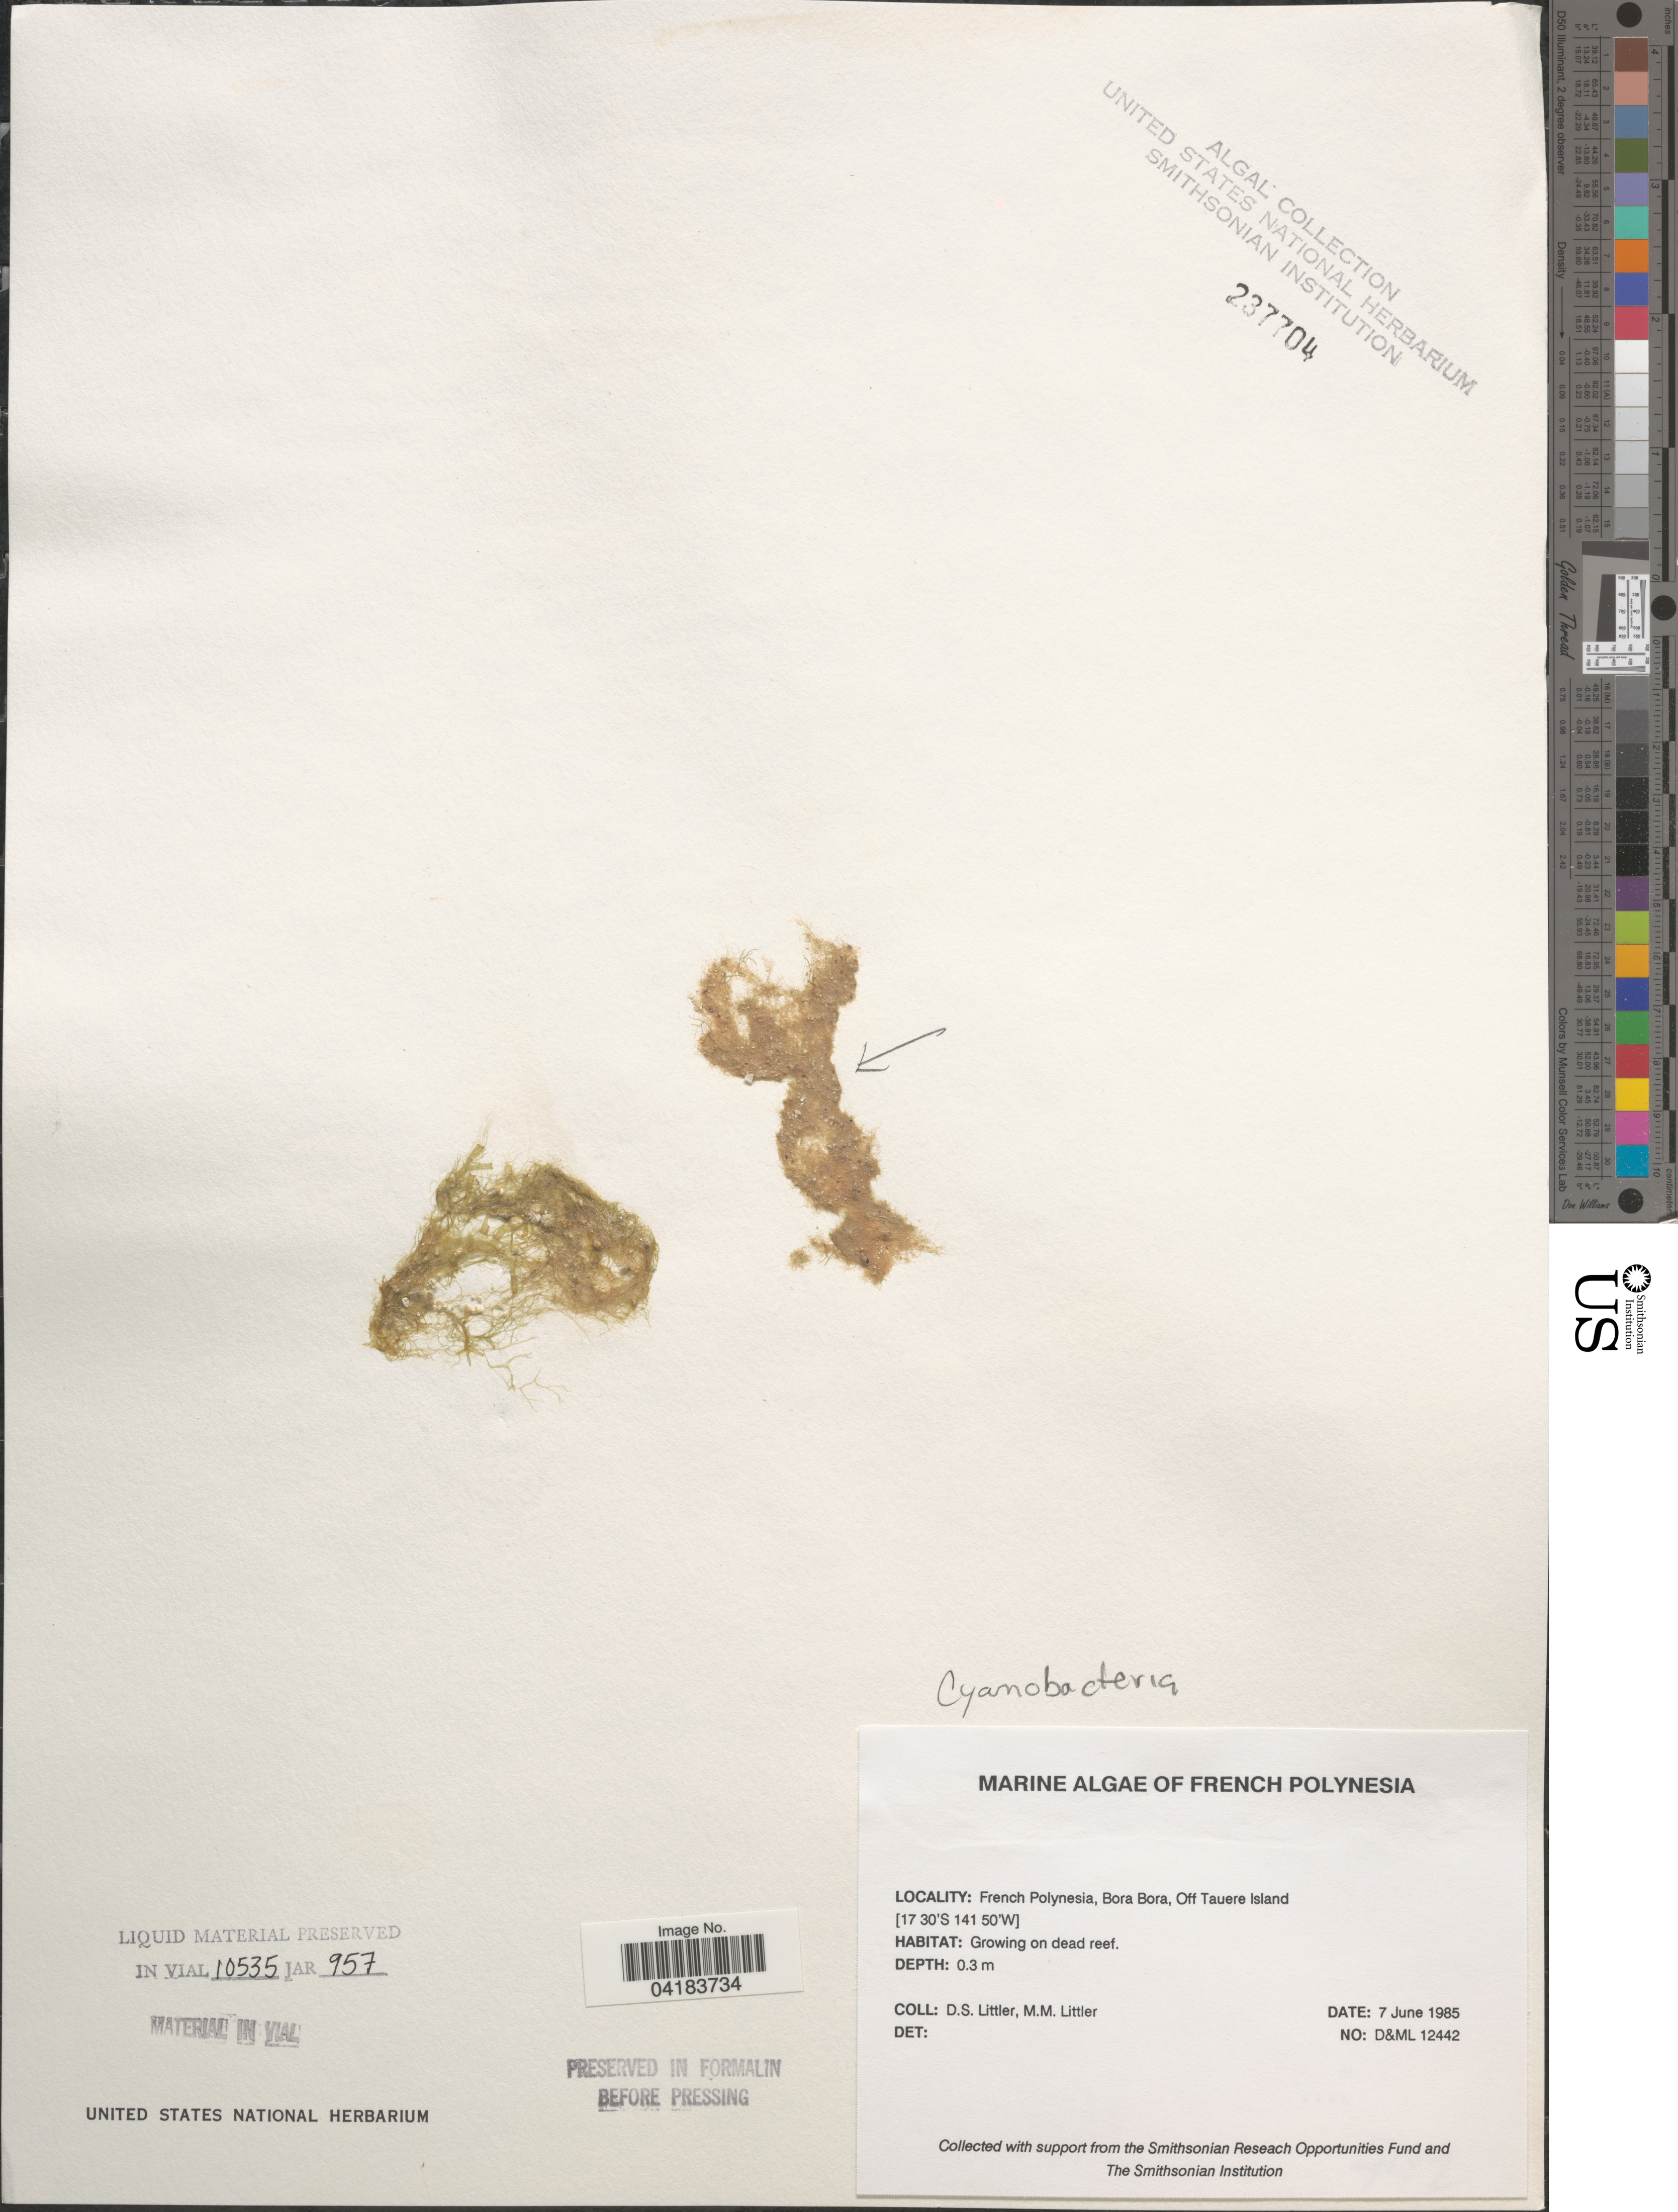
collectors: D. S. Littler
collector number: D&ML12442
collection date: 1985-06-07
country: French Polynesia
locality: Bora Bora, Off Tauere Island.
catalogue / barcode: US 237704